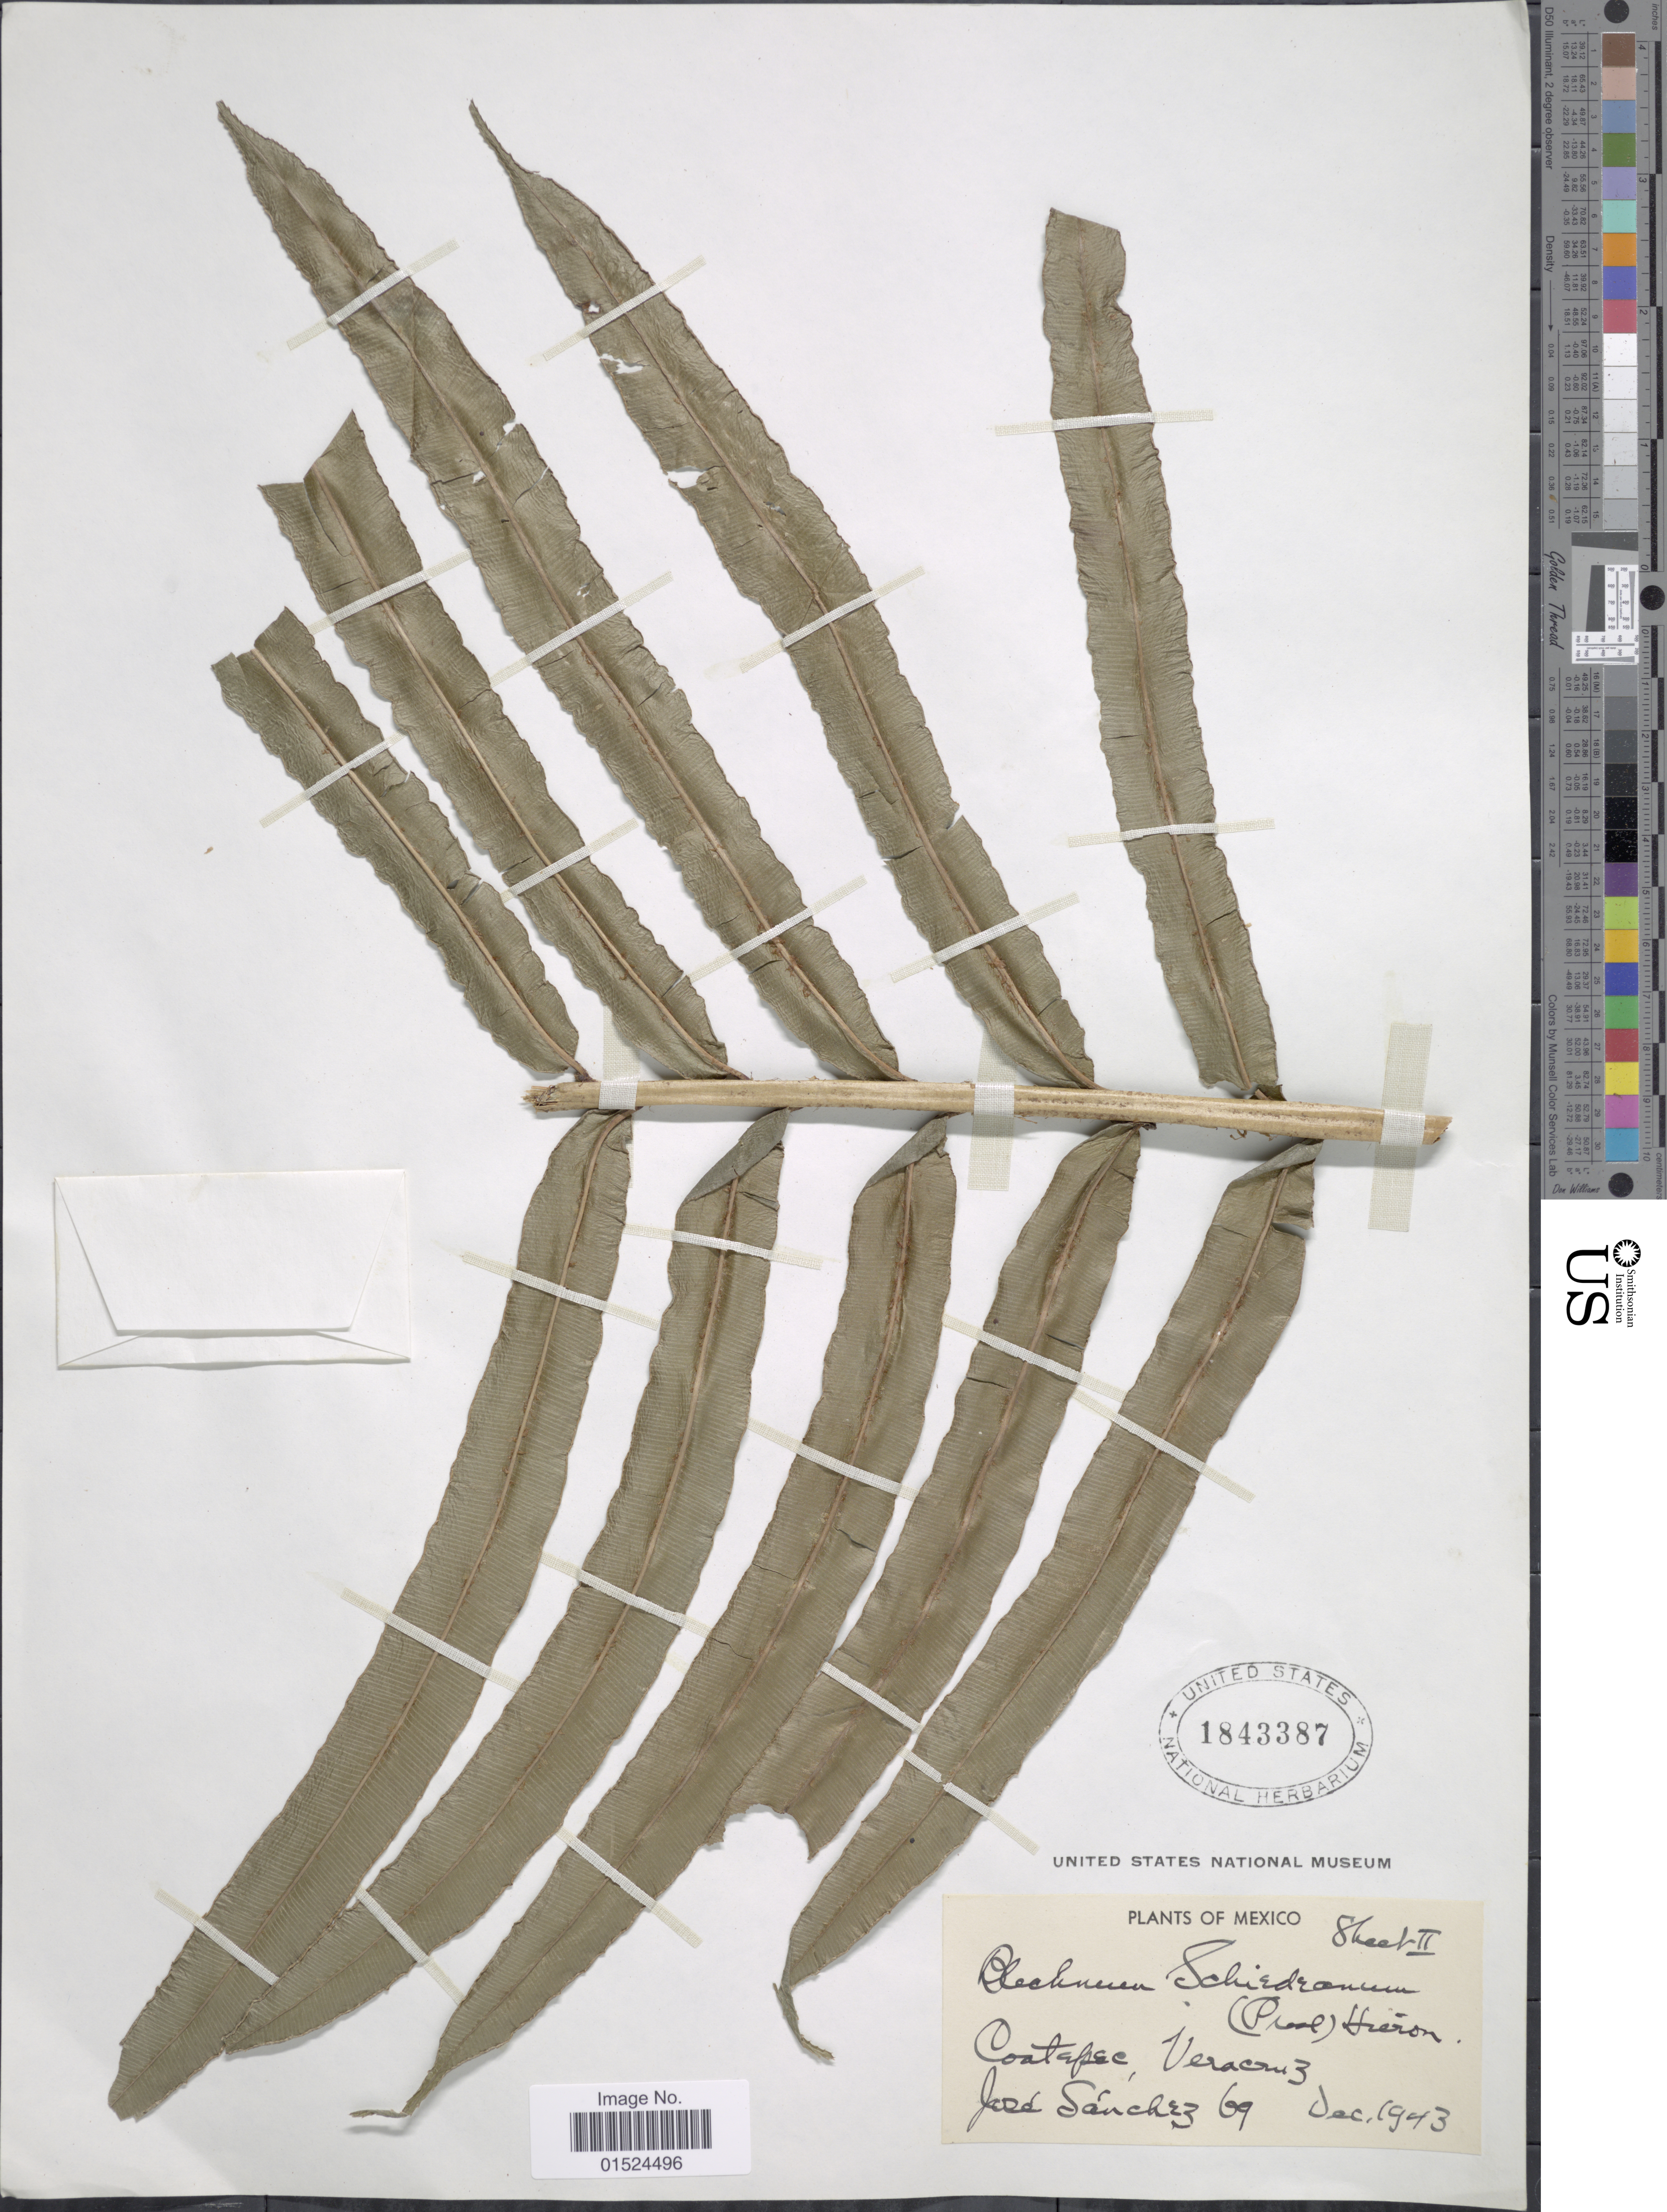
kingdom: Plantae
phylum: Tracheophyta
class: Polypodiopsida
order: Polypodiales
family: Blechnaceae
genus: Blechnum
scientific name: Blechnum schiedeanum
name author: (Schltdl. ex C. Presl) Hieron.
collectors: J. Sánchez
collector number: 69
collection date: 1943-12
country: Mexico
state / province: Veracruz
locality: Coatepec, Veracruz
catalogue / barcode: US 1843387